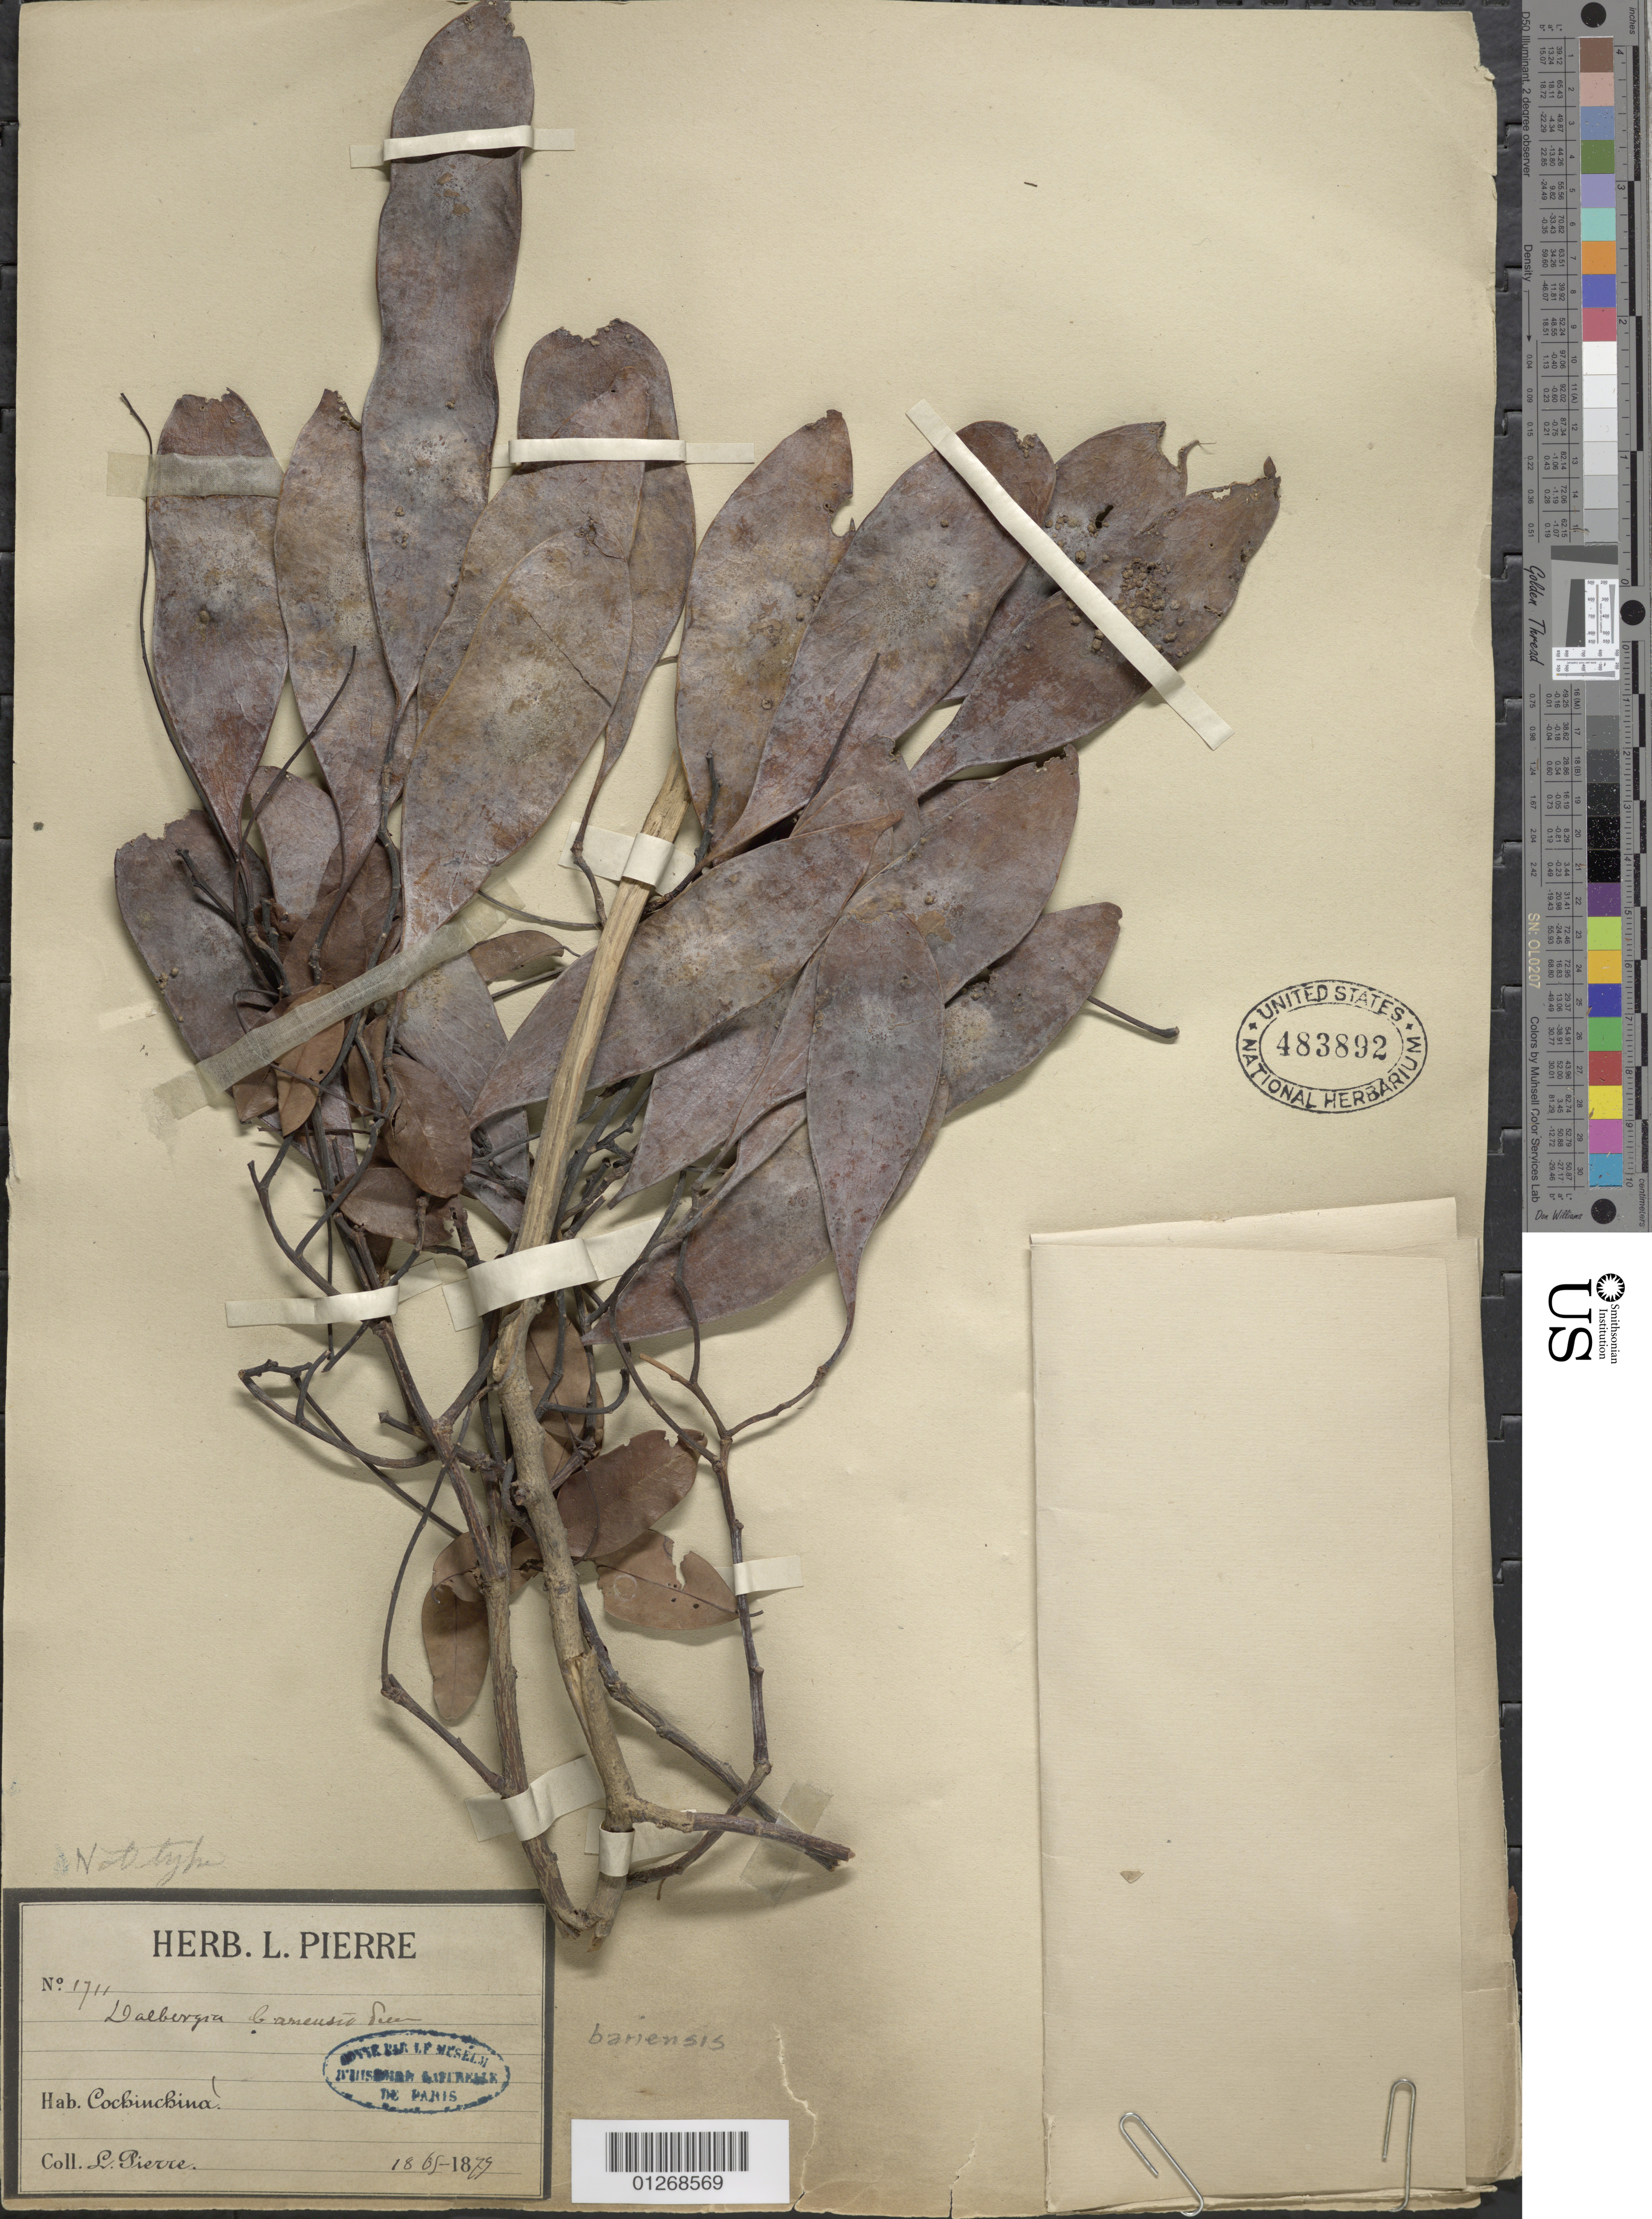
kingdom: Plantae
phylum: Tracheophyta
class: Magnoliopsida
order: Fabales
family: Fabaceae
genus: Dalbergia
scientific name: Dalbergia bariensis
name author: Pierre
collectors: J. Pierre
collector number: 1711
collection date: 1865/1879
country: Vietnam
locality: Cochinchina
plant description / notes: Probably original material, but not a type; protologue cites (only) Pierre 137. Name validated by Pierre (1899) but this collection (Pierre 1711) cited with Pierre 137 under "Dalbergia bariensis Pierre MSS in Herb. Pierre" by Prain (1905).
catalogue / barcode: US 483892